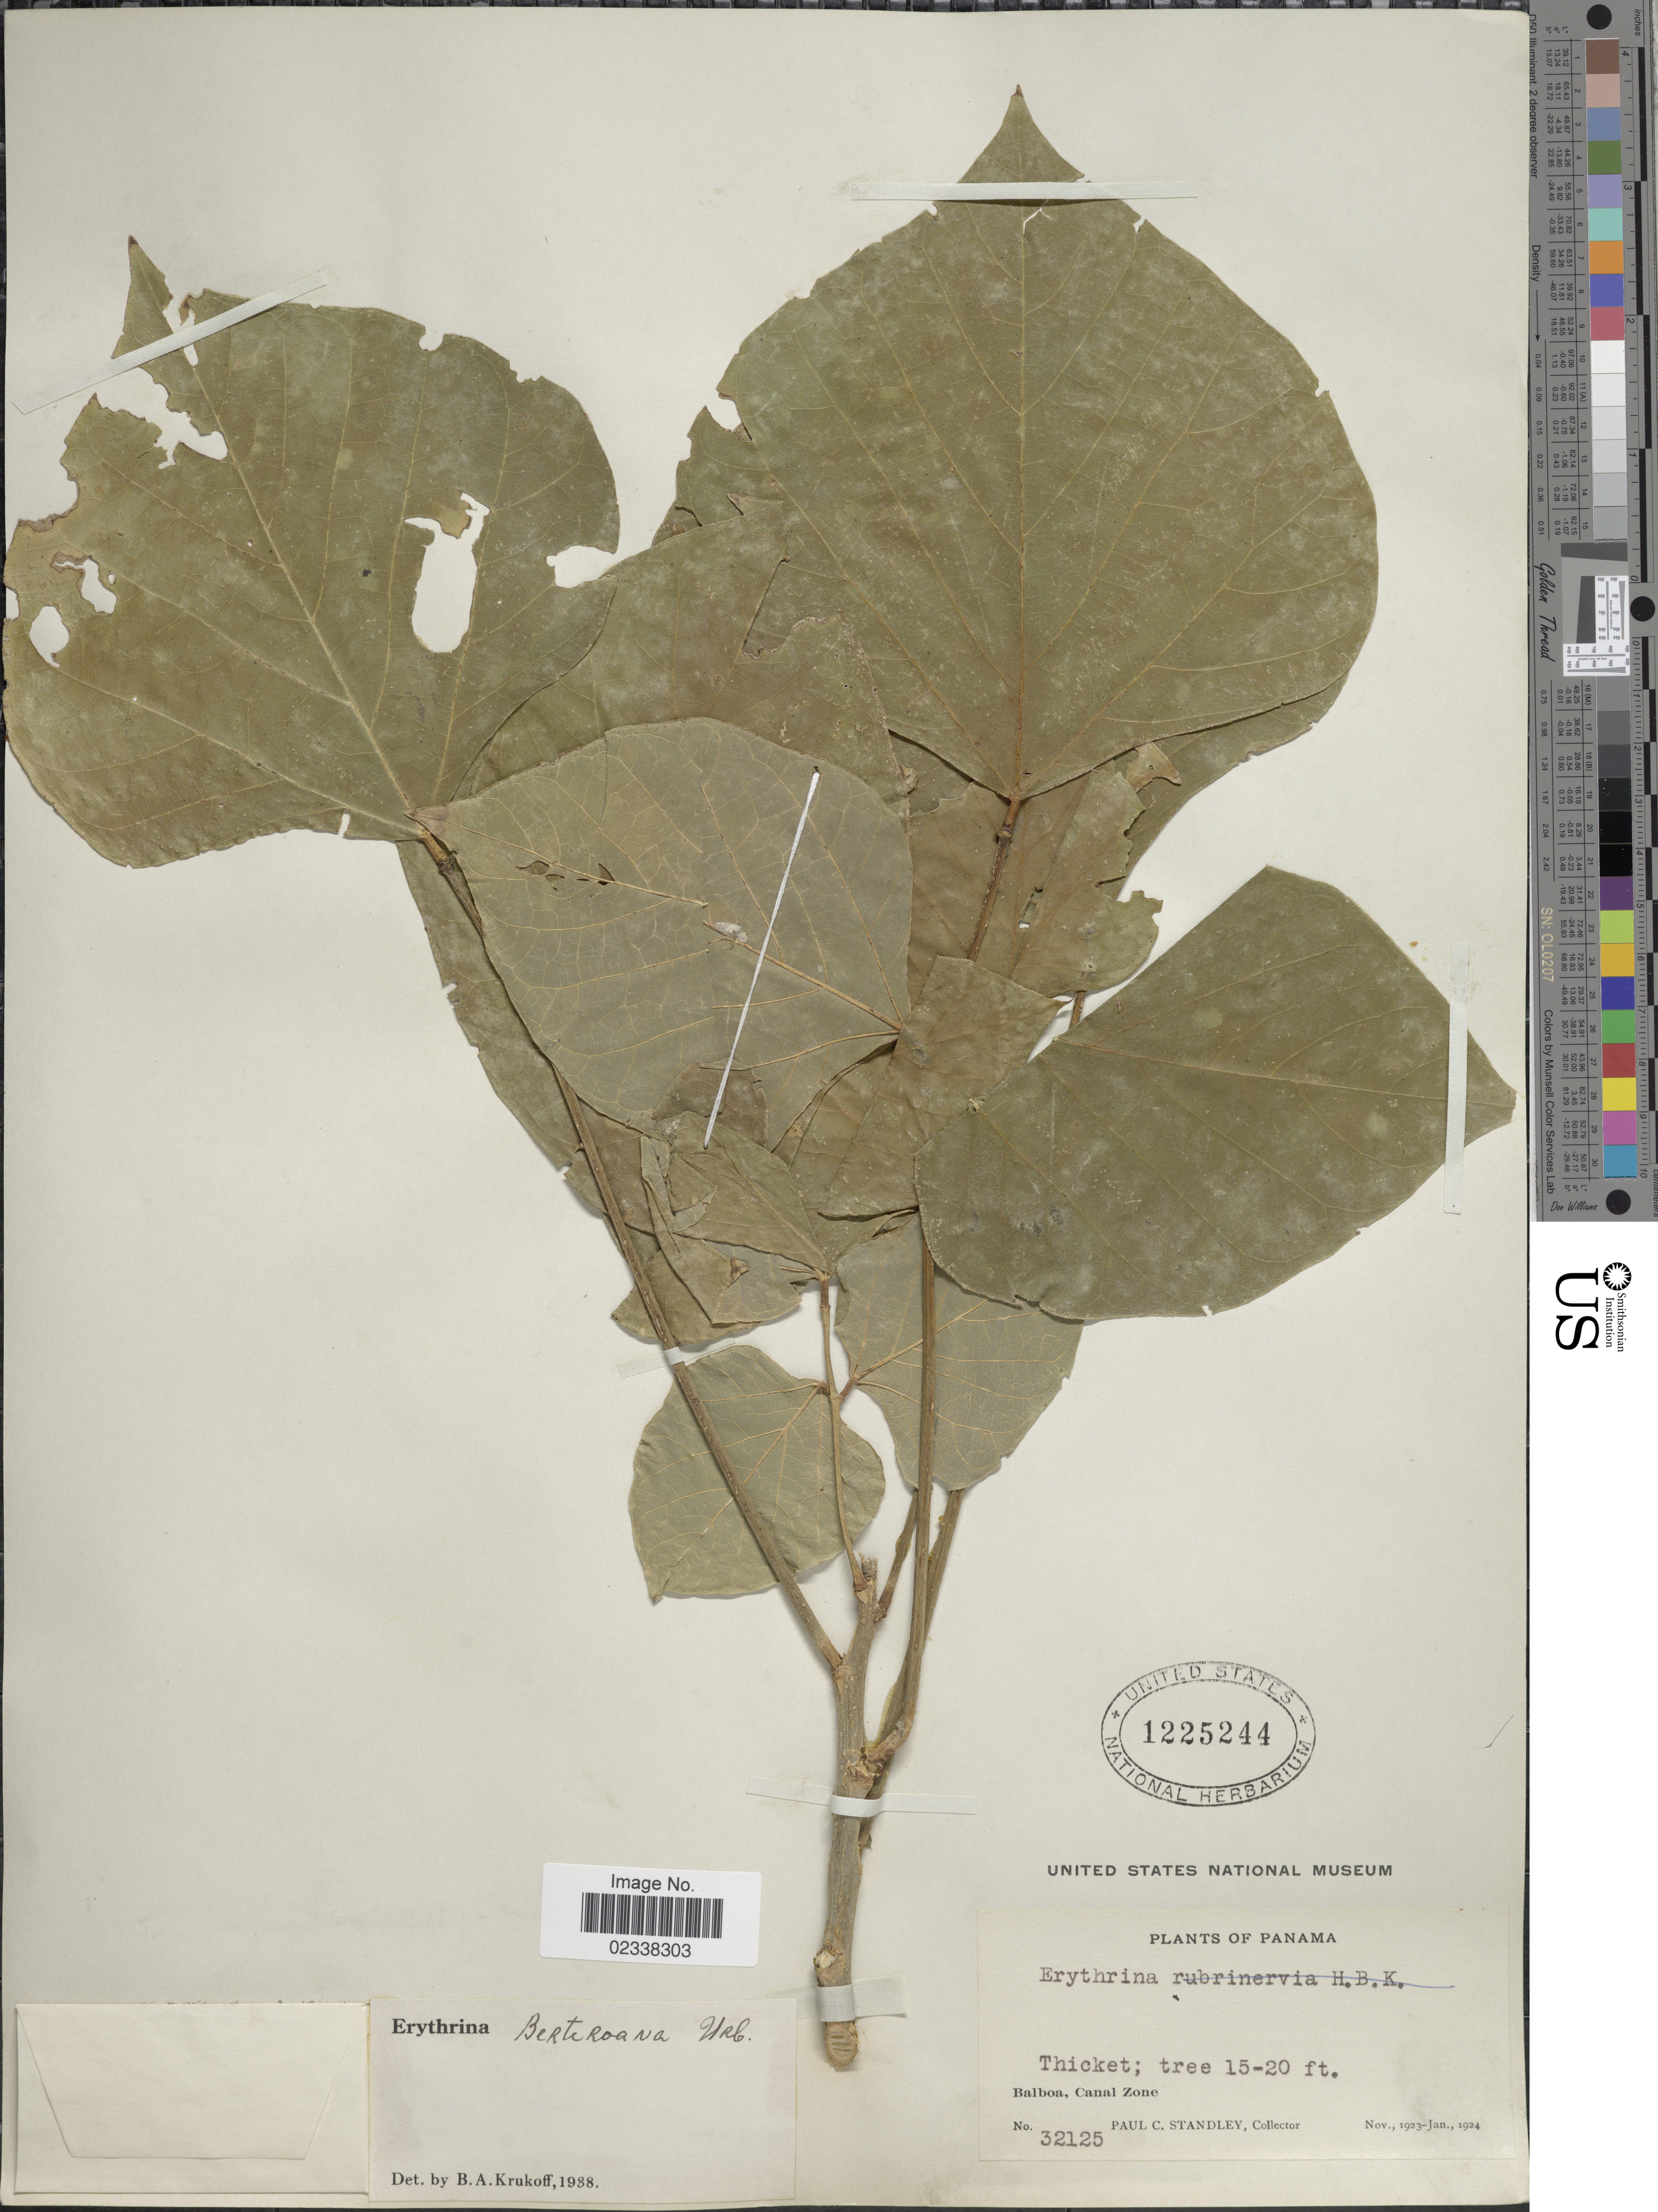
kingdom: Plantae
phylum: Tracheophyta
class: Magnoliopsida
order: Fabales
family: Fabaceae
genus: Erythrina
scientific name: Erythrina berteroana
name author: Urb.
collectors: P. C. Standley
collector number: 32125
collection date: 1923-11/1924-01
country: Panama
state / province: Colón / Panamá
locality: Balboa, Canal Zone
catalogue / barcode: US 1225244